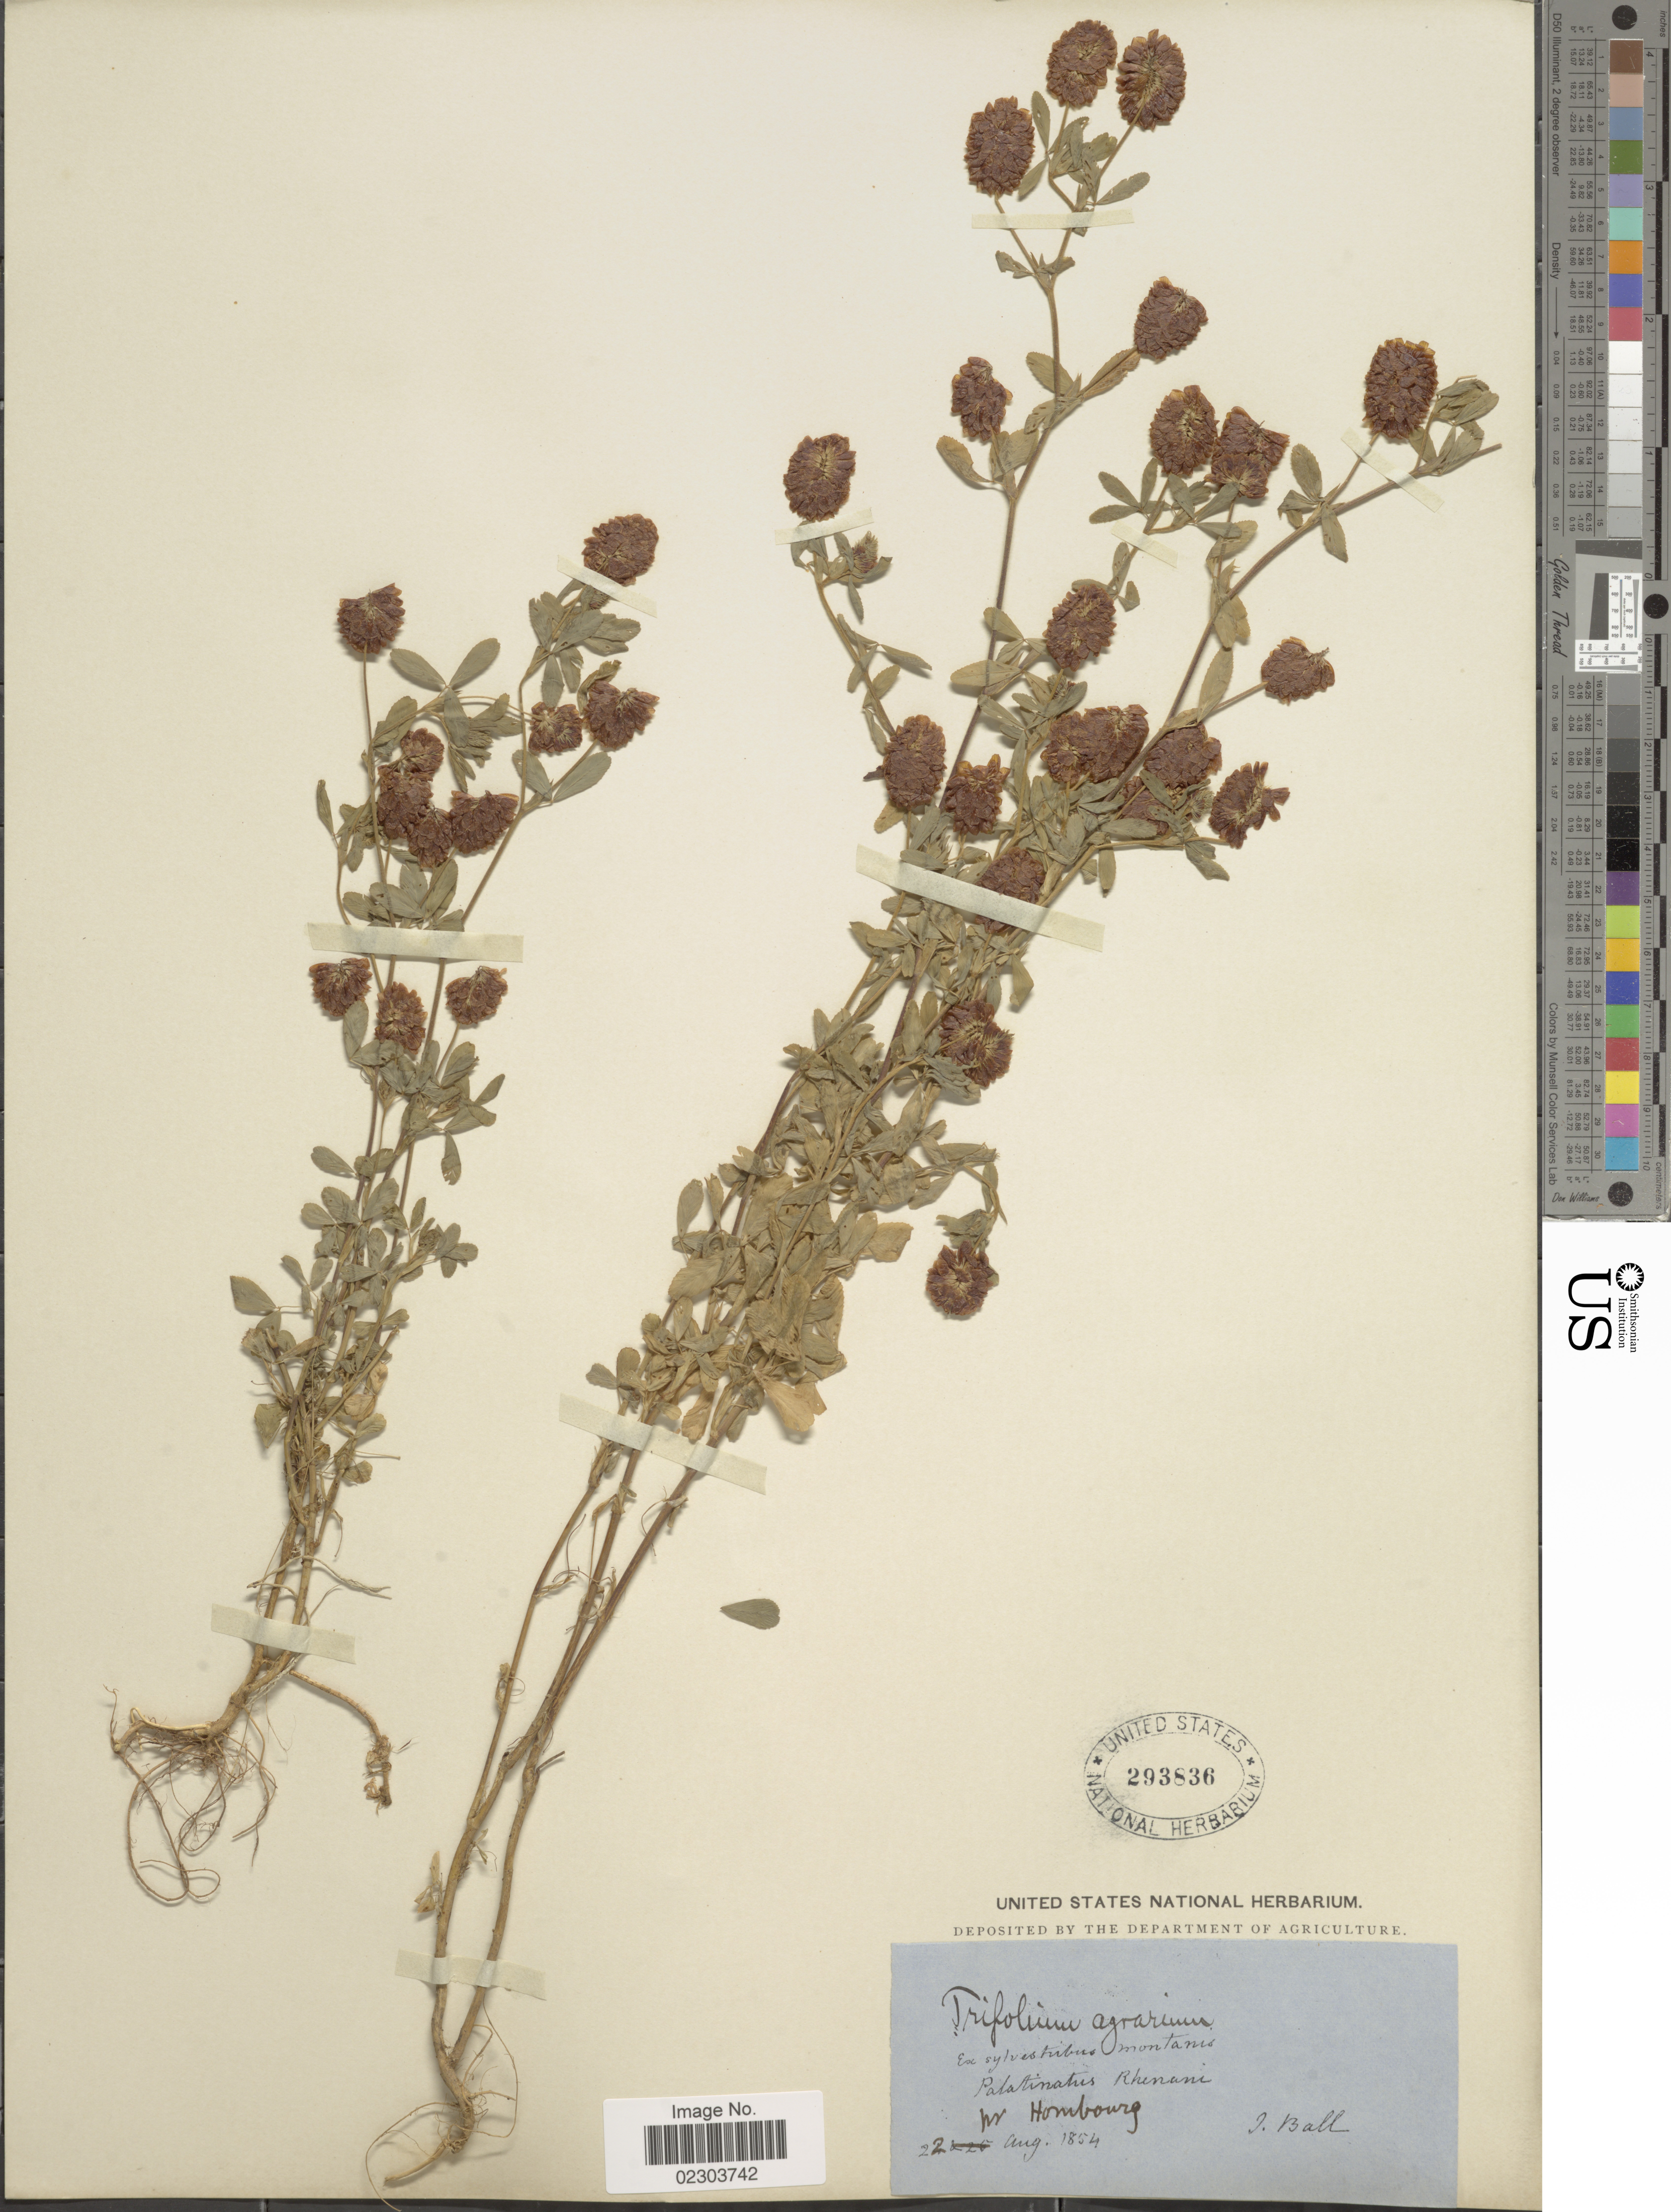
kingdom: Plantae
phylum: Tracheophyta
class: Magnoliopsida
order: Fabales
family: Fabaceae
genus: Trifolium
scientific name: Trifolium agrarium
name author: L.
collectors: J. Ball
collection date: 1854-08-22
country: France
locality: Sylvestibus montanis, Palatinatus Rhenani, nr Hombourg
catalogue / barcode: US 293836